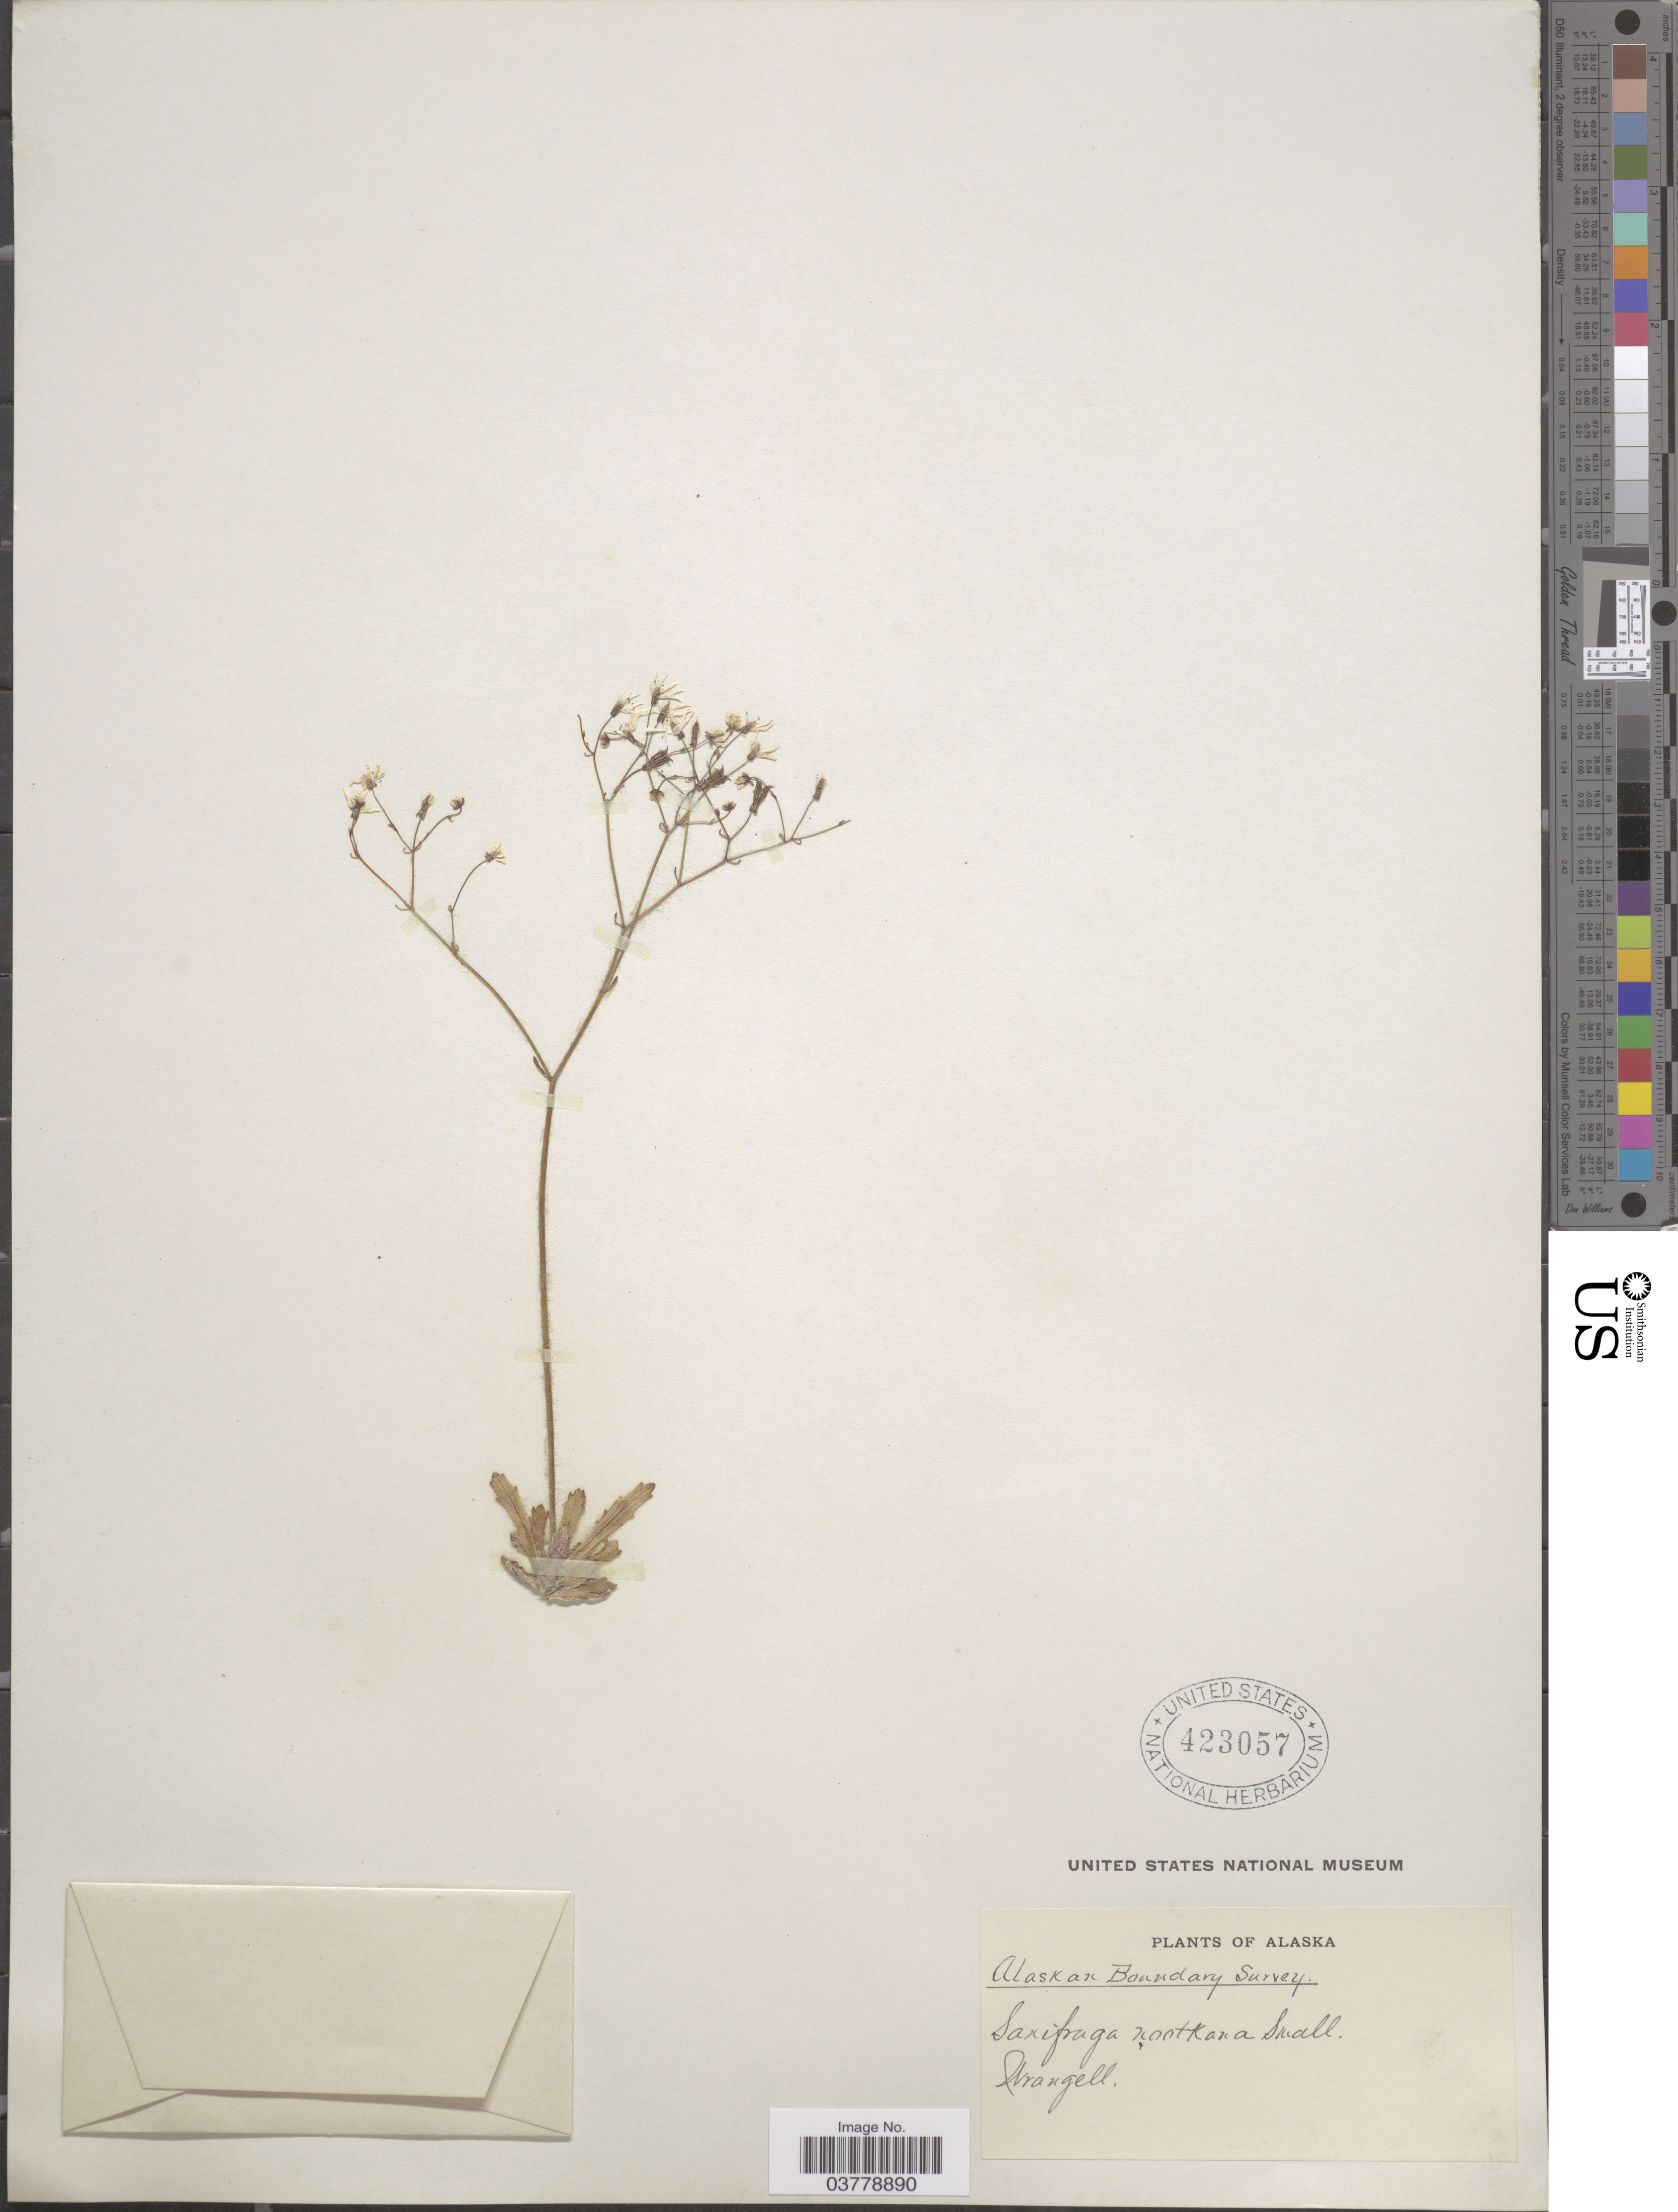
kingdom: Plantae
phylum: Tracheophyta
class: Magnoliopsida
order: Saxifragales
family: Saxifragaceae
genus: Micranthes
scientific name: Micranthes ferruginea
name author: (Graham) Brouillet & Gornall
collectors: Wrangell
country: United States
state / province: Alaska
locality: Wrangell ?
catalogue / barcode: US 423057